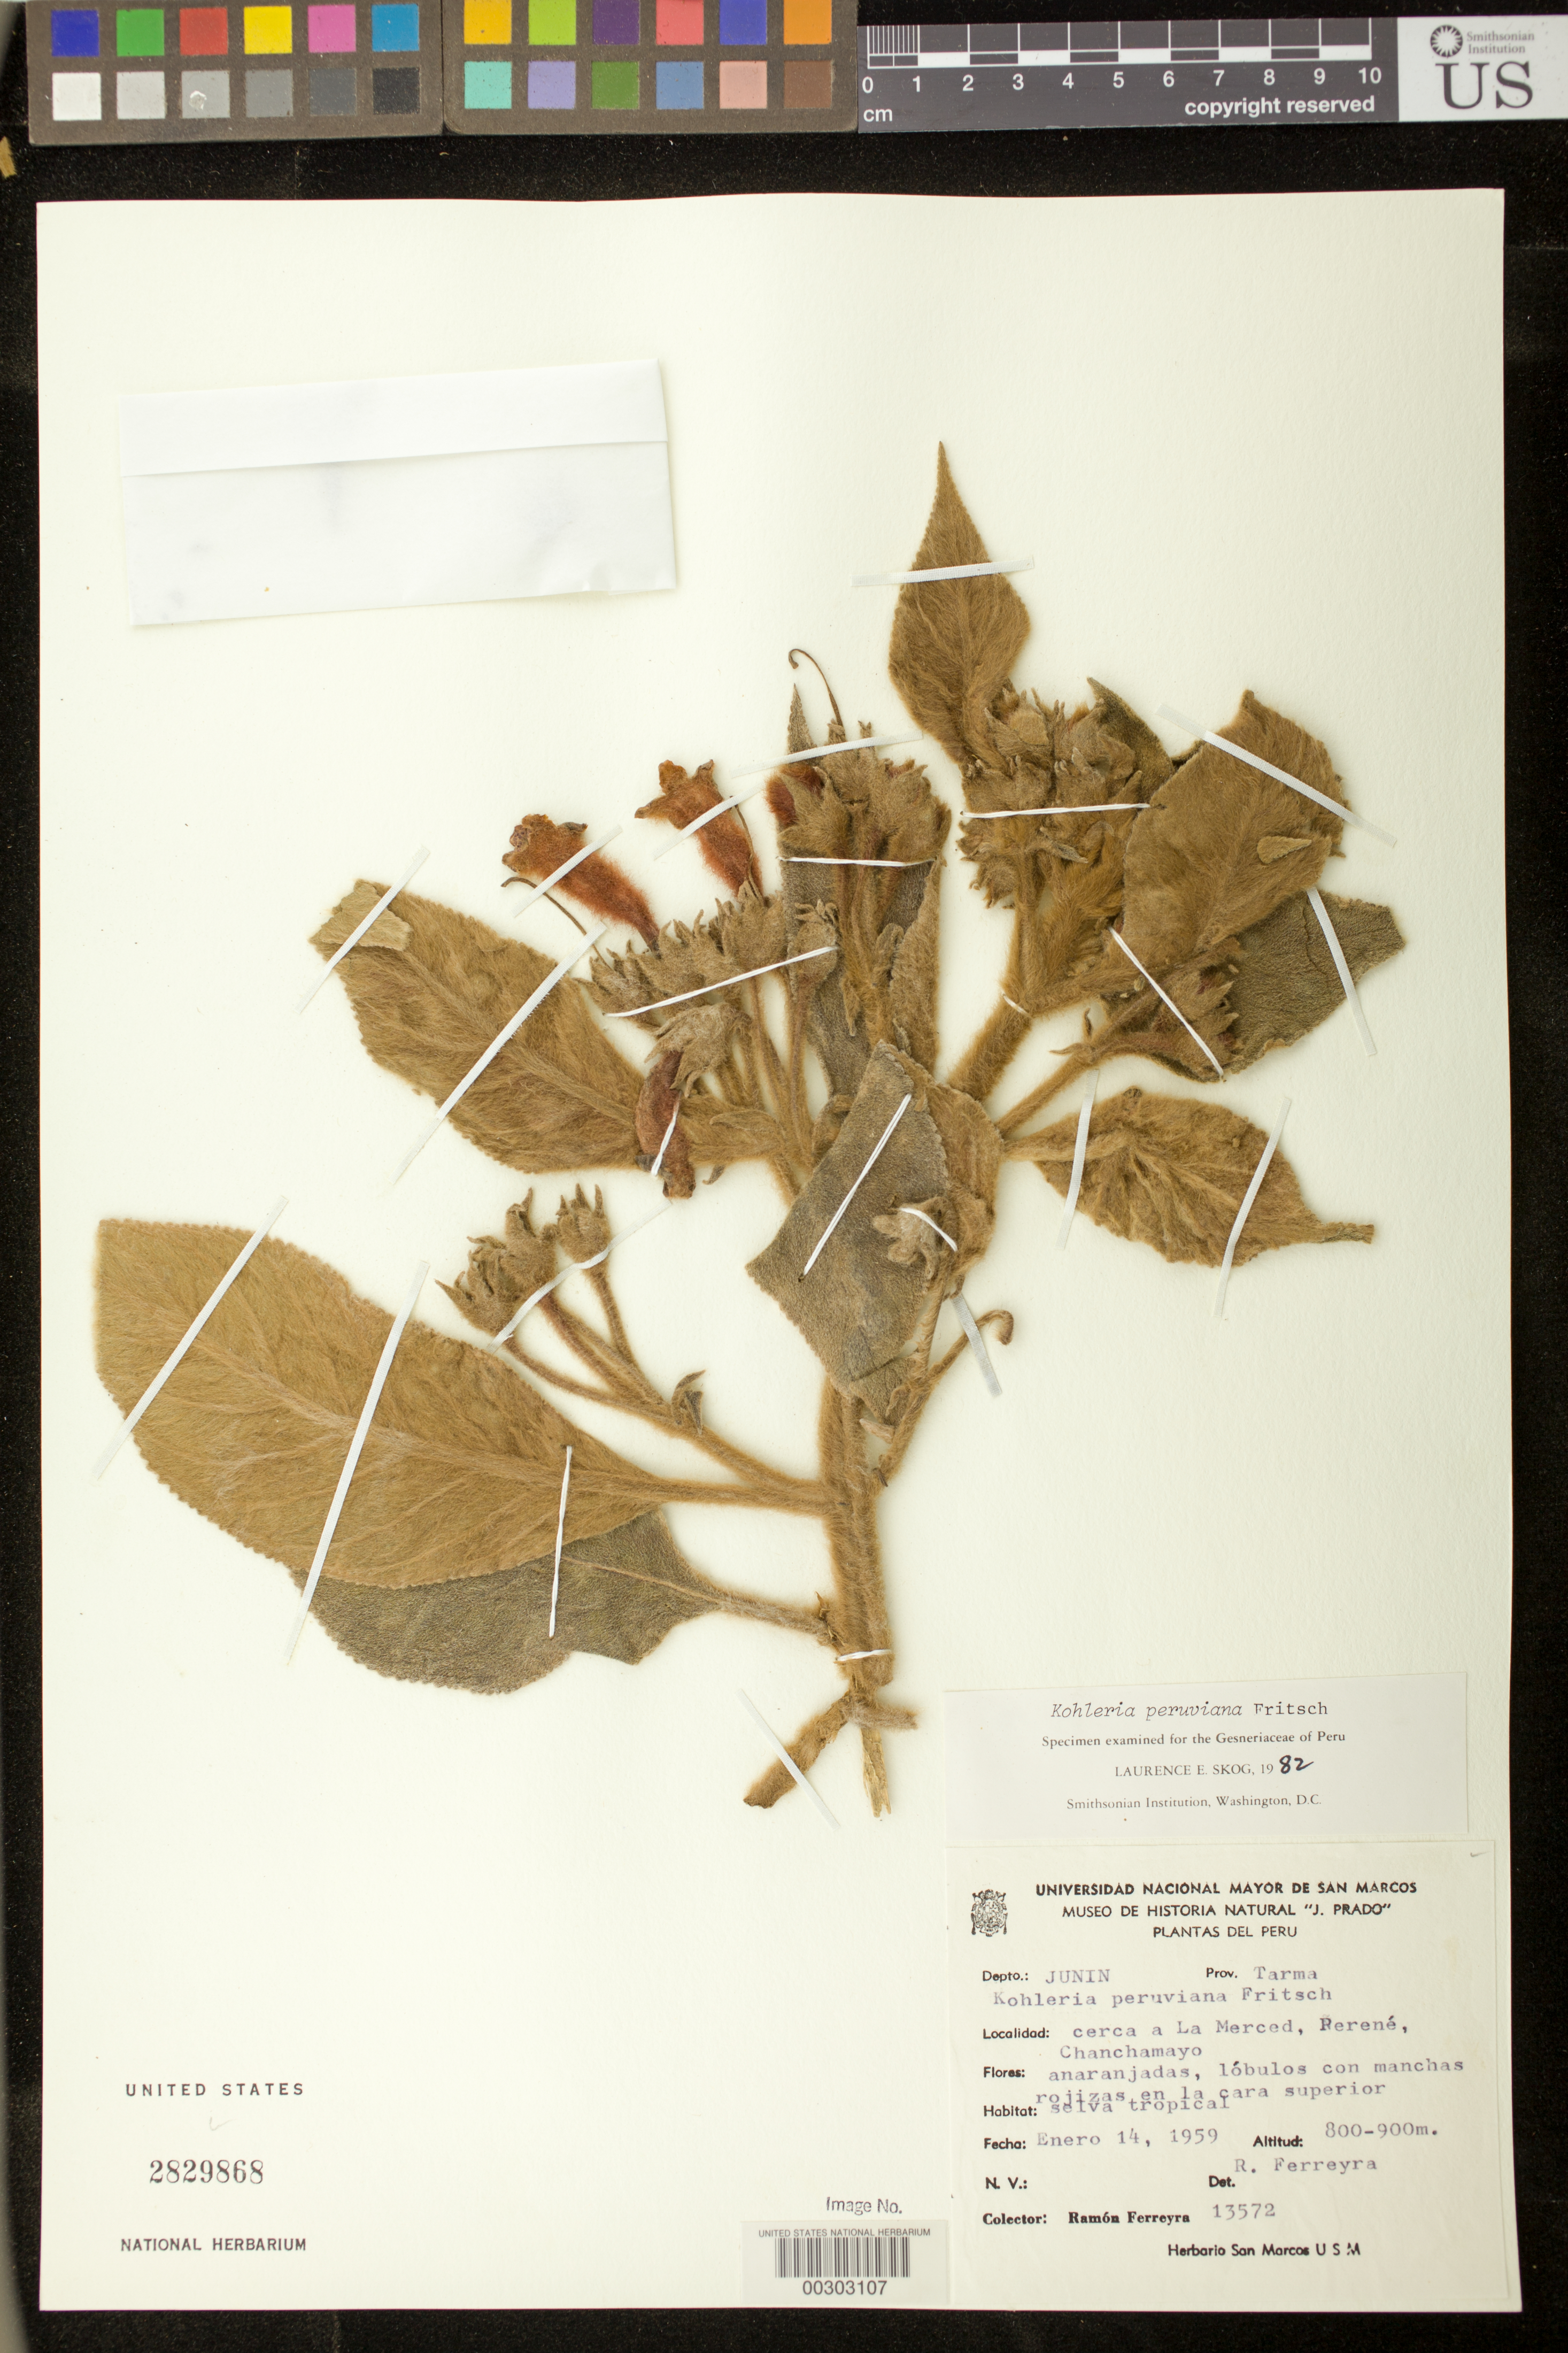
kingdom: Plantae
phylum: Tracheophyta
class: Magnoliopsida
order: Lamiales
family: Gesneriaceae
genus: Kohleria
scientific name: Kohleria peruviana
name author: Fritsch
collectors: R. A. Ferreyra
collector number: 13572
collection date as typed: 14 Jan 1959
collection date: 1959-01-14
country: Peru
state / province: Junín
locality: Prov. Tarma; near La Merced, Perene, Chanchamayo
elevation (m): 800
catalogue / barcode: US 2829868